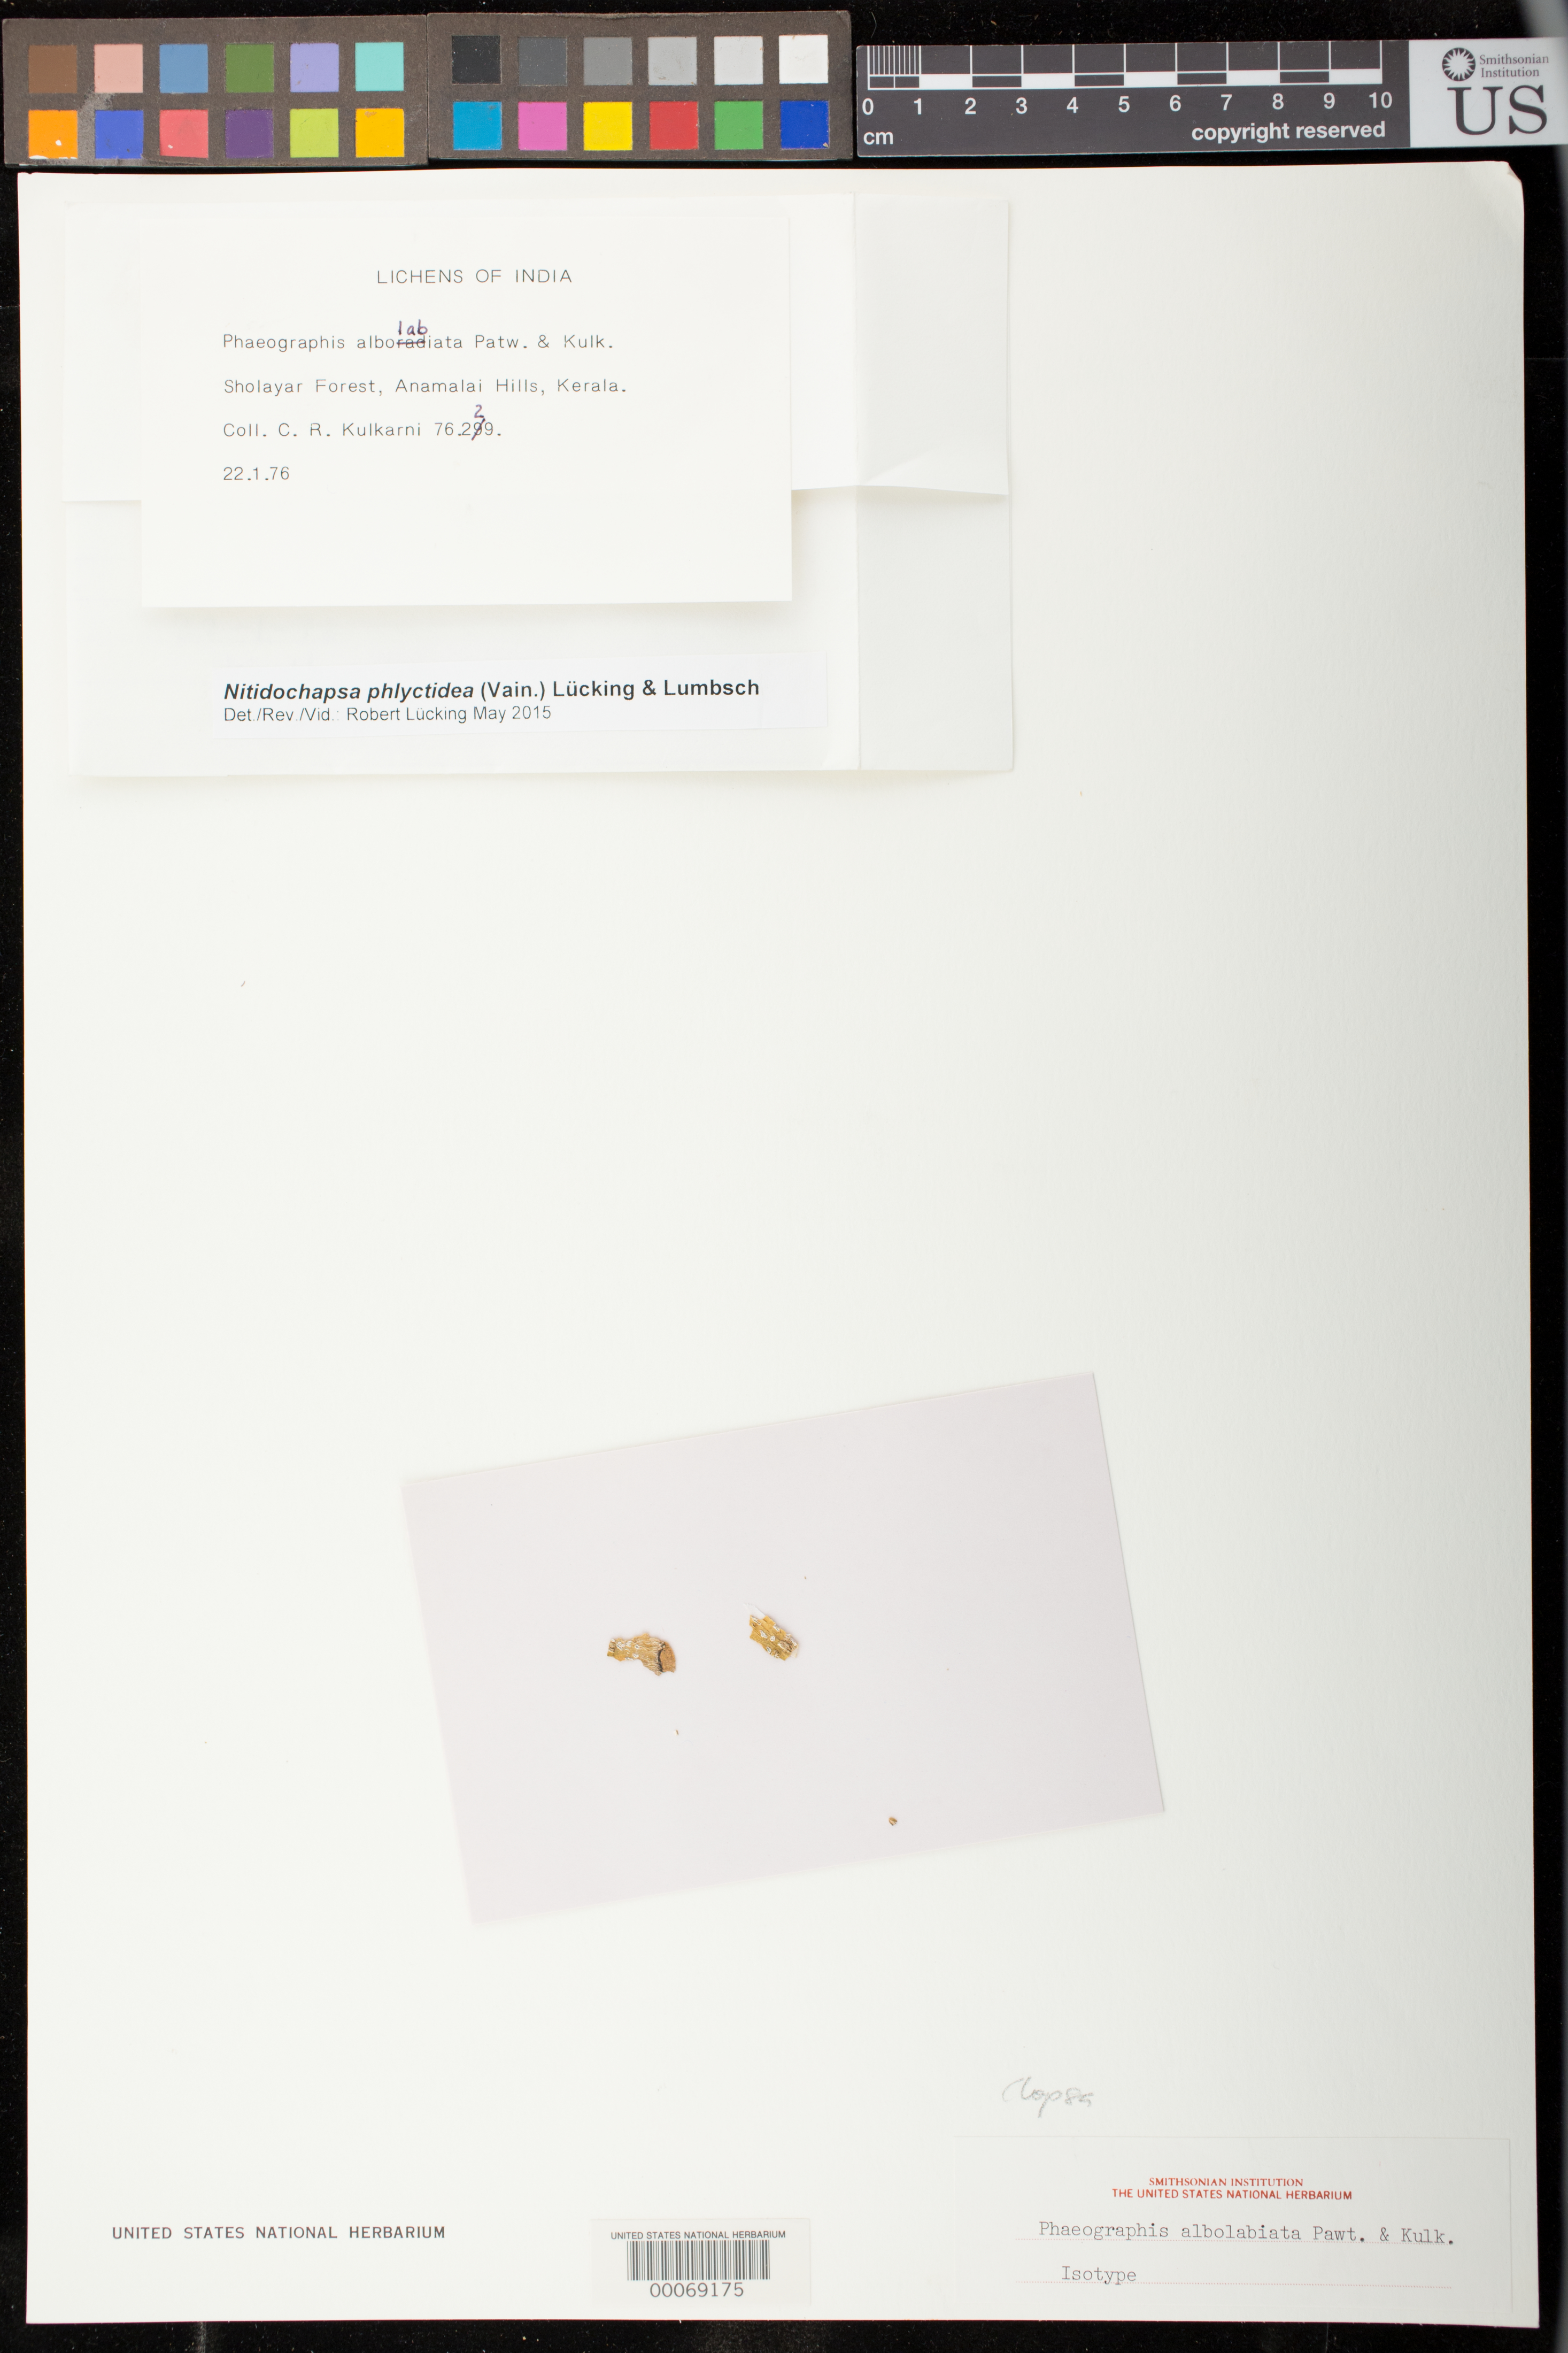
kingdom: Fungi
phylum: Ascomycota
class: Lecanoromycetes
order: Ostropales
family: Graphidaceae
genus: Phaeographis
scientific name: Phaeographis albolabiata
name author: Patw. & C.R. Kulk.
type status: Isotype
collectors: C. Kulkarni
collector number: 76229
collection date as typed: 22 Jan 1976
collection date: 1976-01-22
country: India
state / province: Kerala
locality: Kerala-Anamalai Hills, Sholayar Forest.